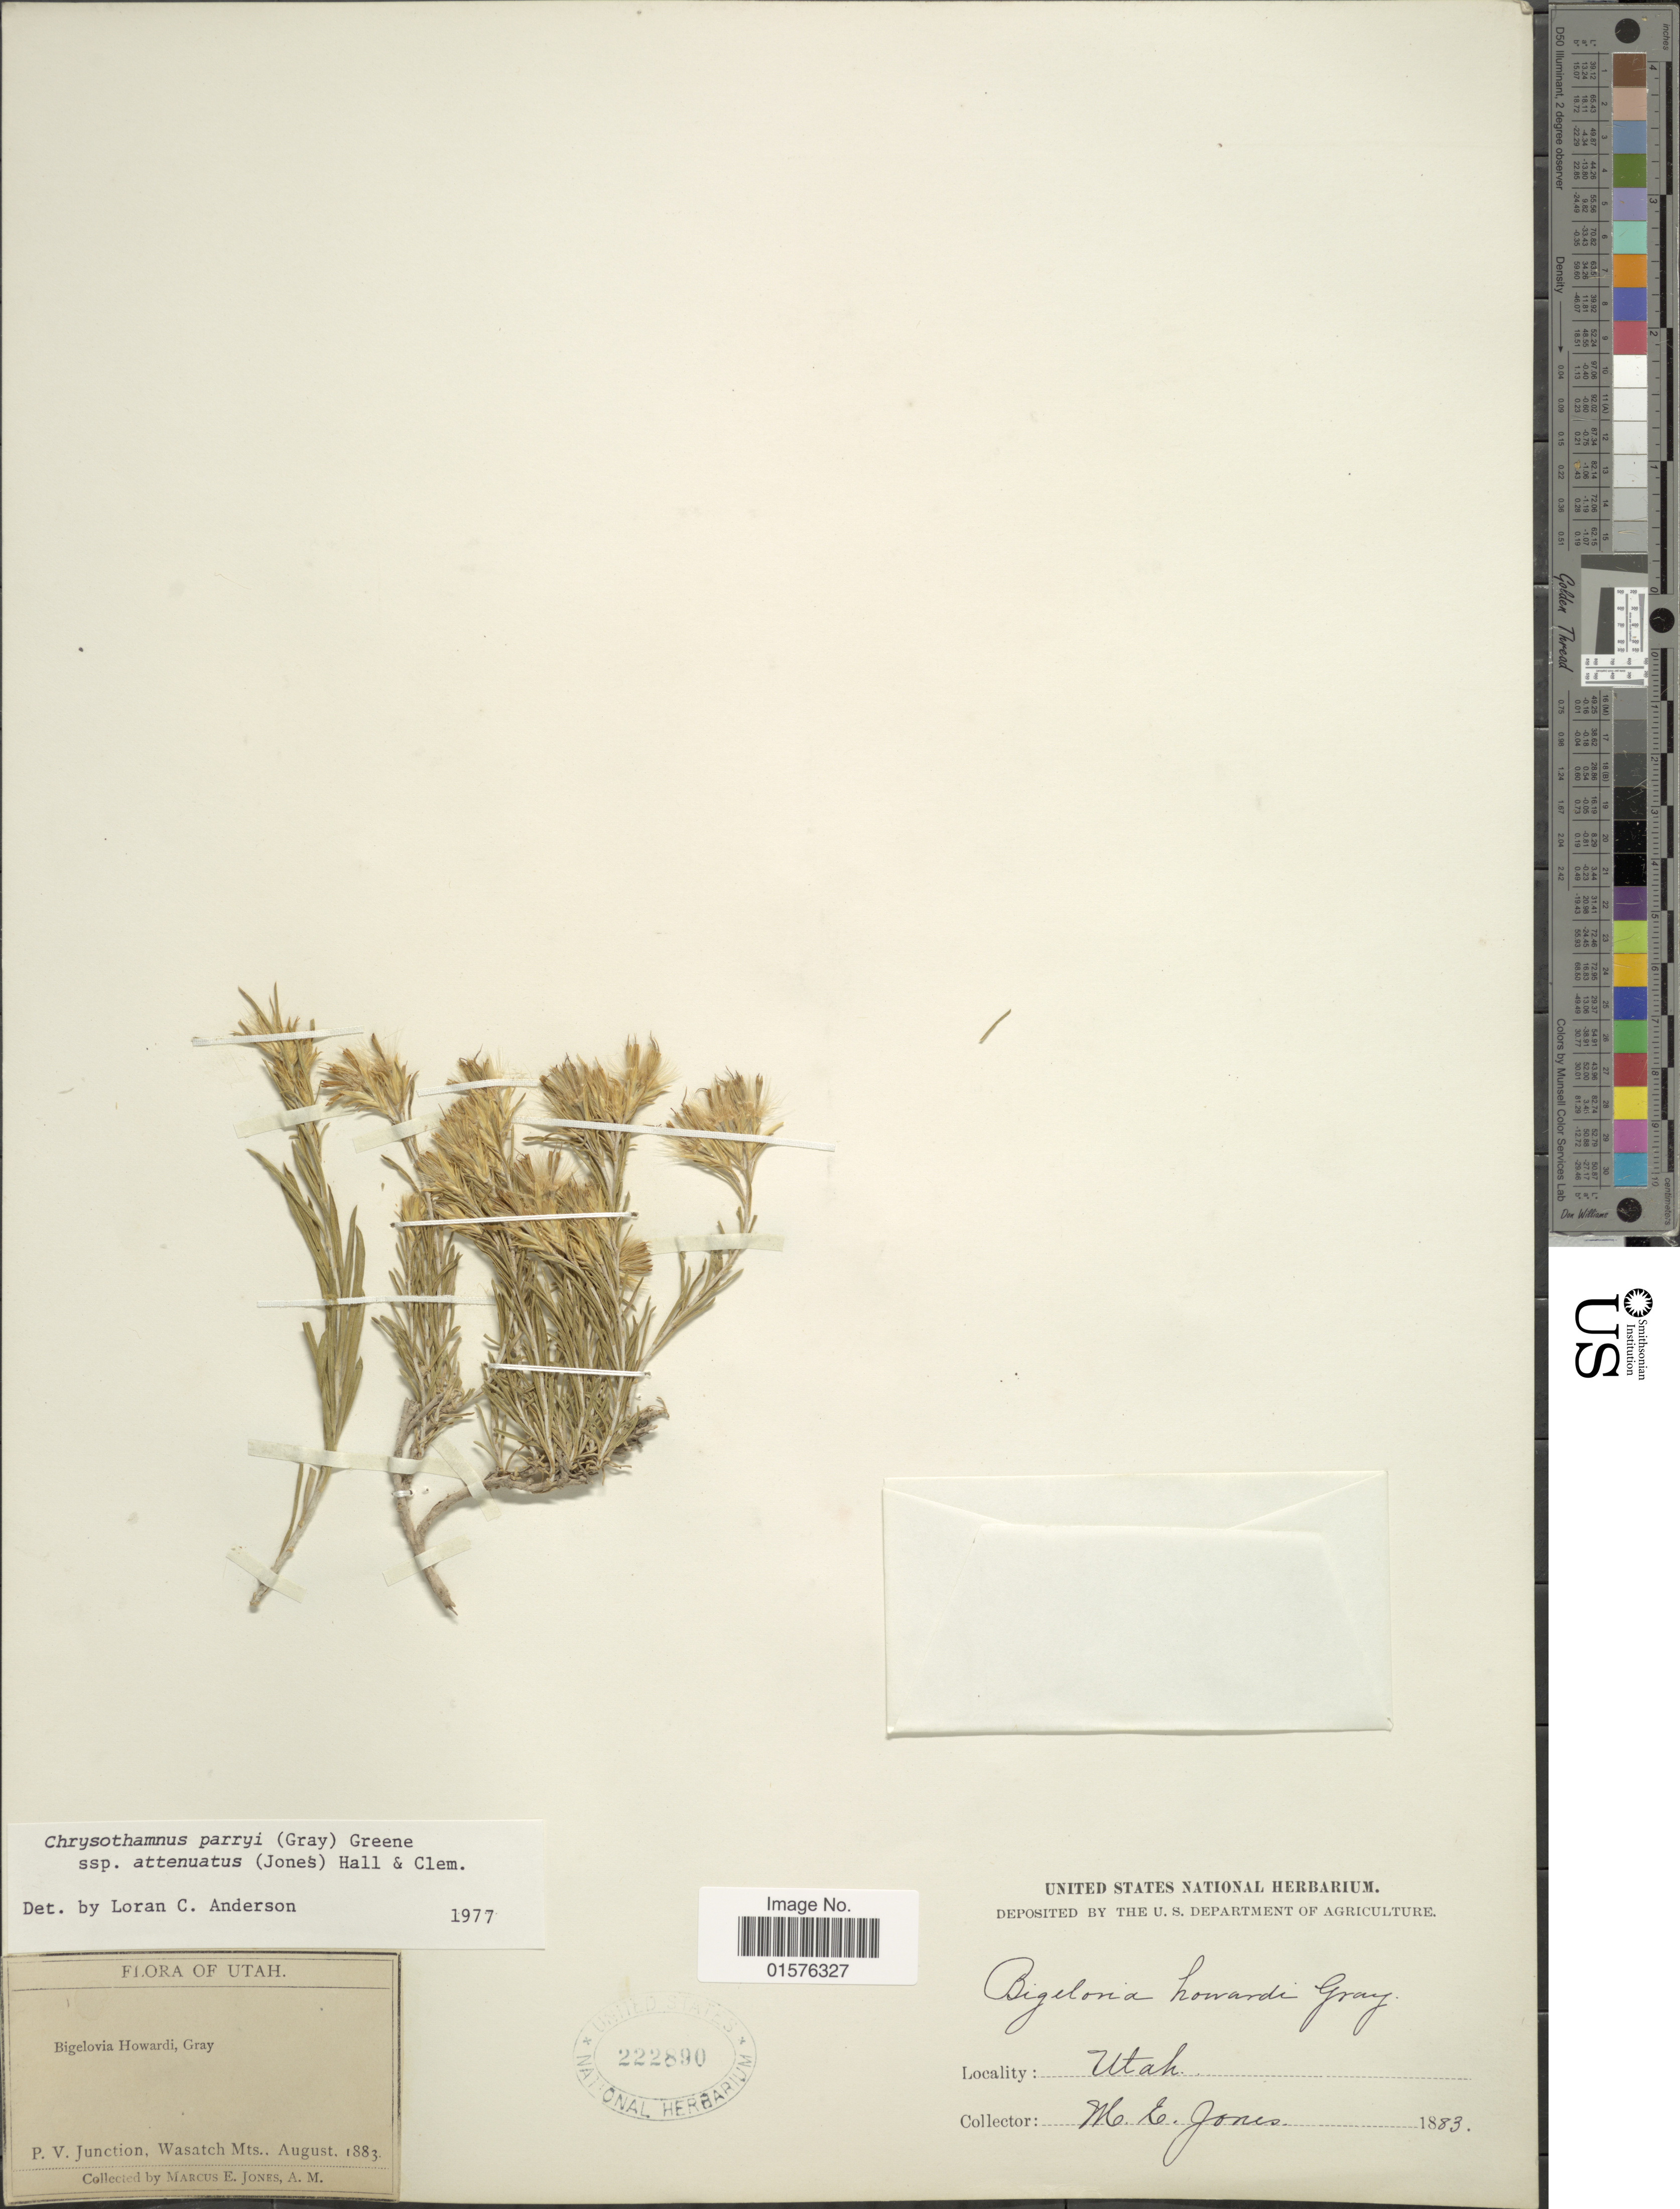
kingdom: Plantae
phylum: Tracheophyta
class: Magnoliopsida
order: Asterales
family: Asteraceae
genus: Ericameria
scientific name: Ericameria parryi var. attenuata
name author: (M.E. Jones) G.L. Nesom & G.I. Baird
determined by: Urbatsch, Lowell E., Curator (LSU), Louisiana State University (UNITED STATES)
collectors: M. E. Jones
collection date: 1883-08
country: United States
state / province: Utah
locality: P.V. Junction, Wasatch Mts.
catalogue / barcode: US 222890